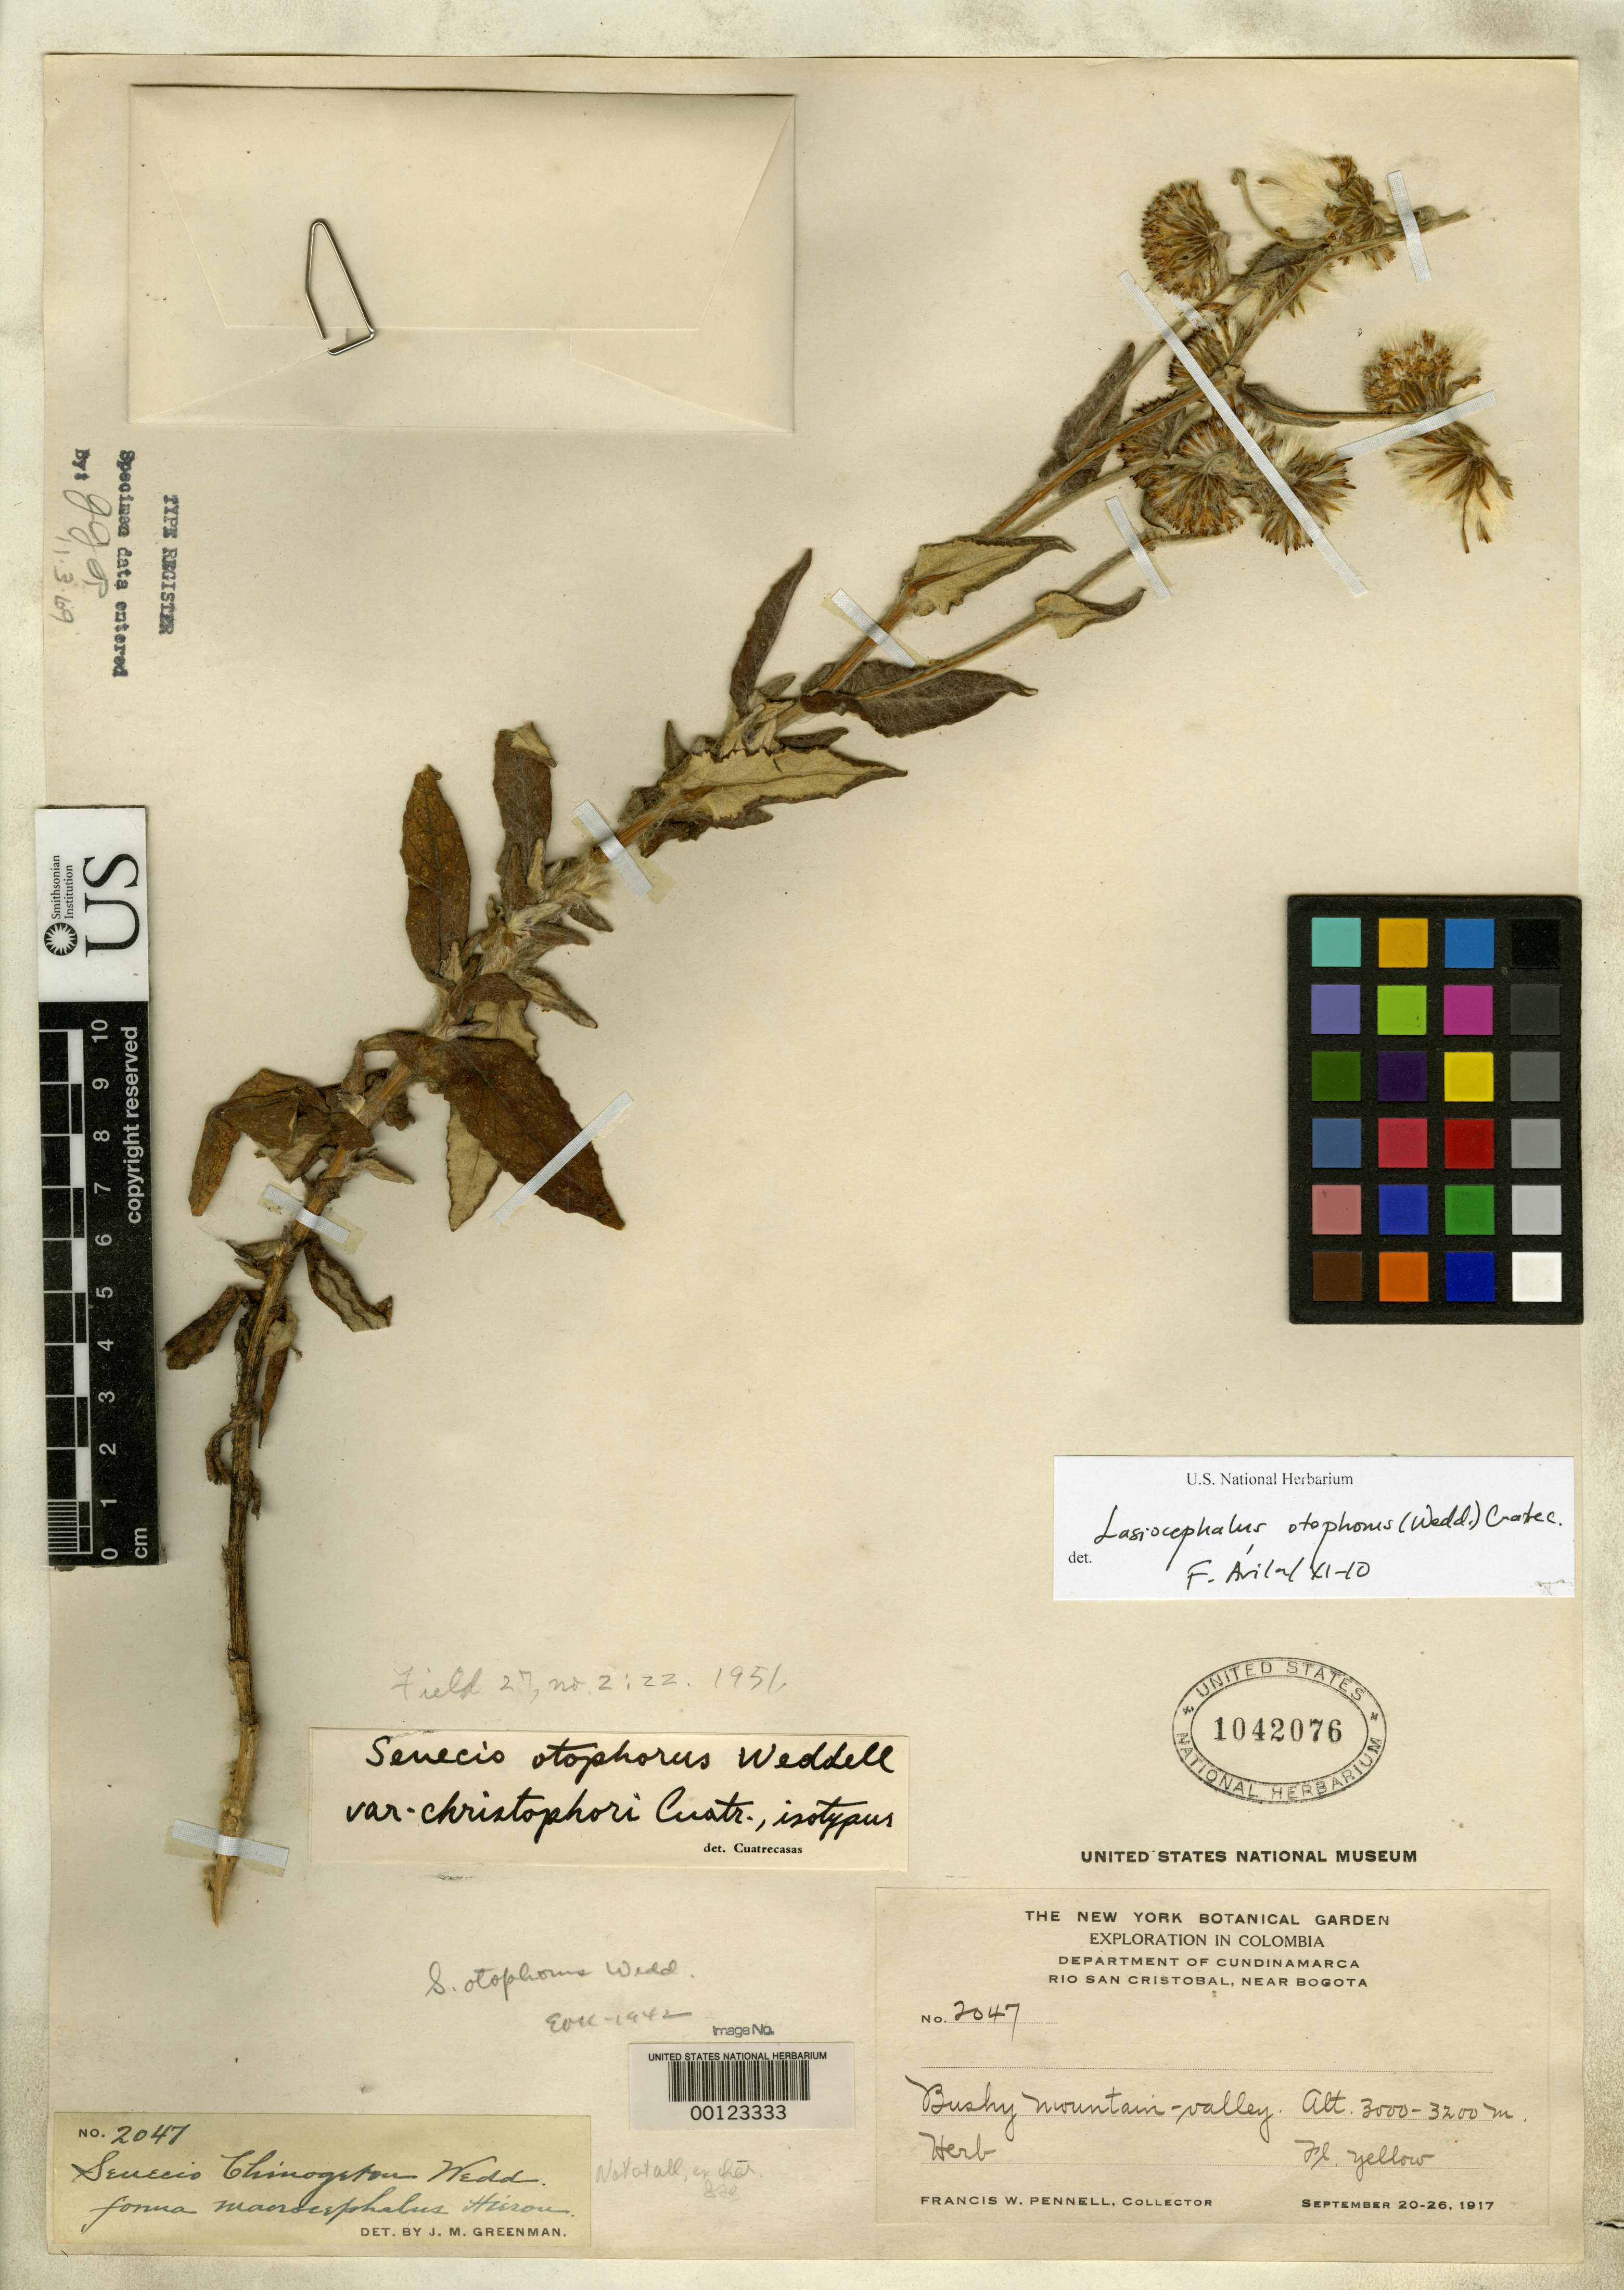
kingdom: Plantae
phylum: Tracheophyta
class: Magnoliopsida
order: Asterales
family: Asteraceae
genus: Senecio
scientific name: Senecio otophorus var. christophori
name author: Cuatrec.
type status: Isotype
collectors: F. W. Pennell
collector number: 2047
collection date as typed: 20 Sep 1917 to 26 Sep 1917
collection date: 1917-09-20/1917-09-26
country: Colombia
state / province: Bogota D.C.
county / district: Bogotá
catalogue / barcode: US 1042076